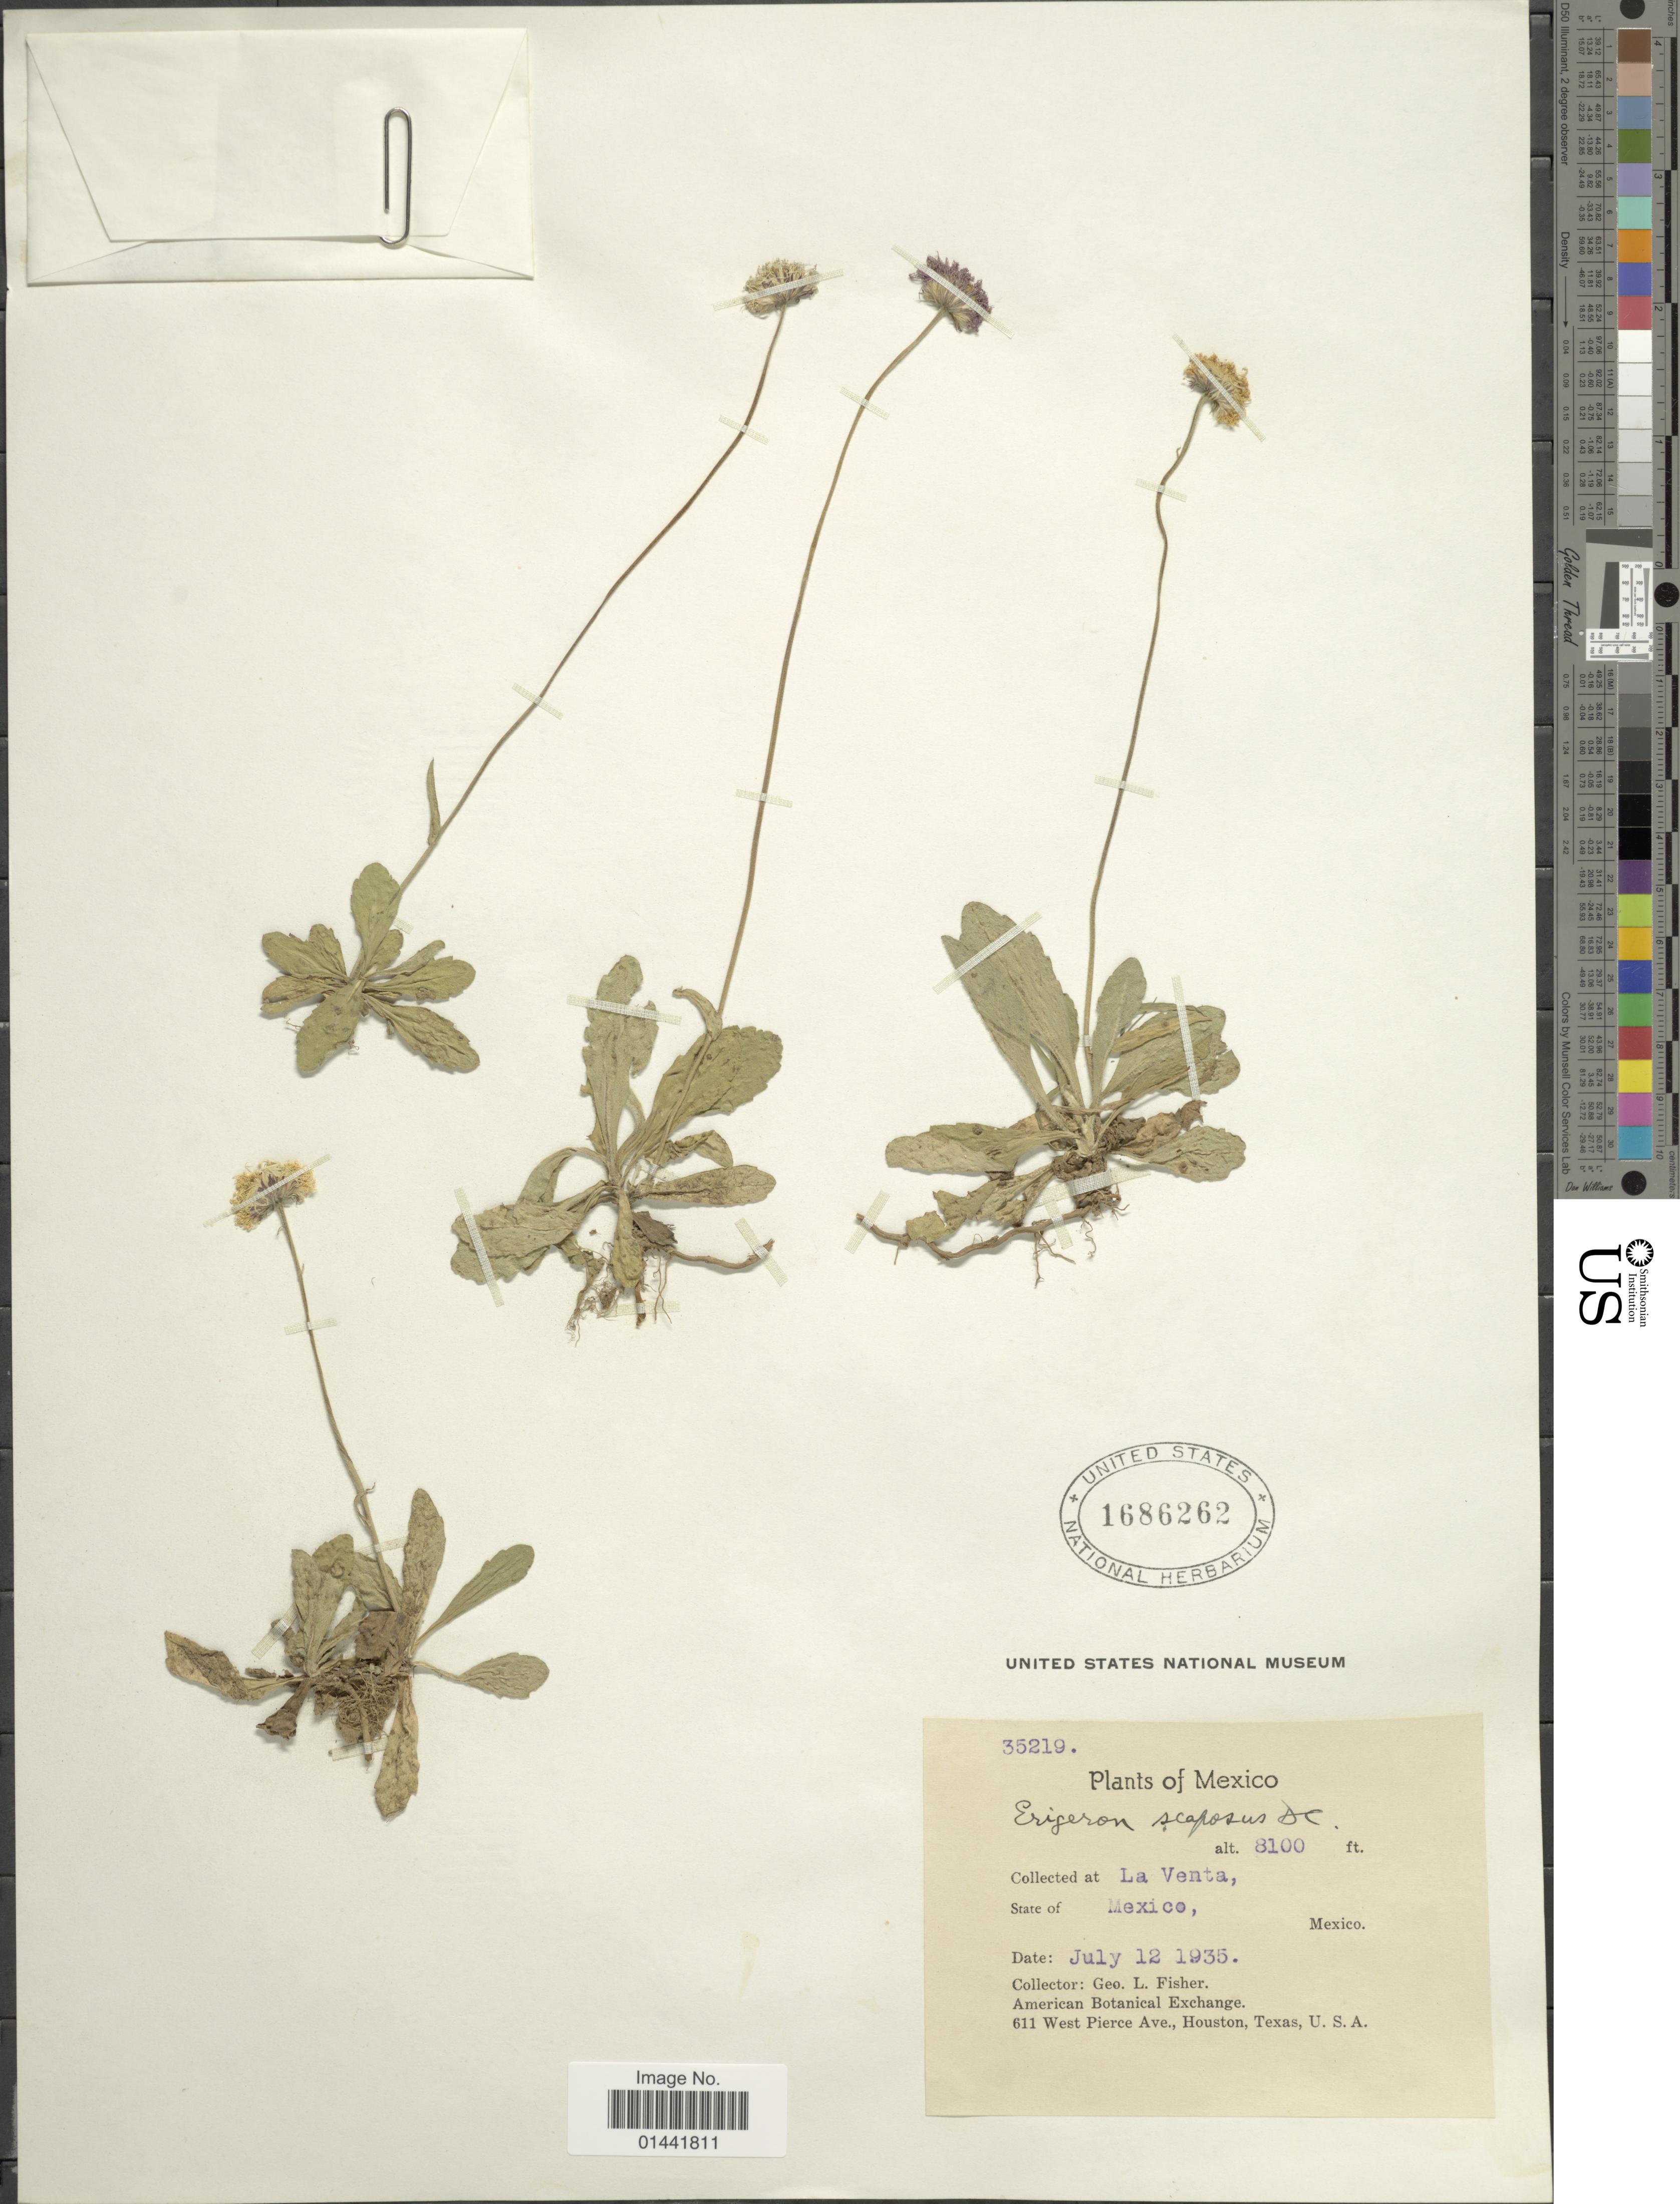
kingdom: Plantae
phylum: Tracheophyta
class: Magnoliopsida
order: Asterales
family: Asteraceae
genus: Erigeron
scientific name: Erigeron scaposus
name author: DC.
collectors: G. L. Fisher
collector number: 35219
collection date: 1935-07-12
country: Mexico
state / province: México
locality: La Venta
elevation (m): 2469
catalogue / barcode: US 1686262